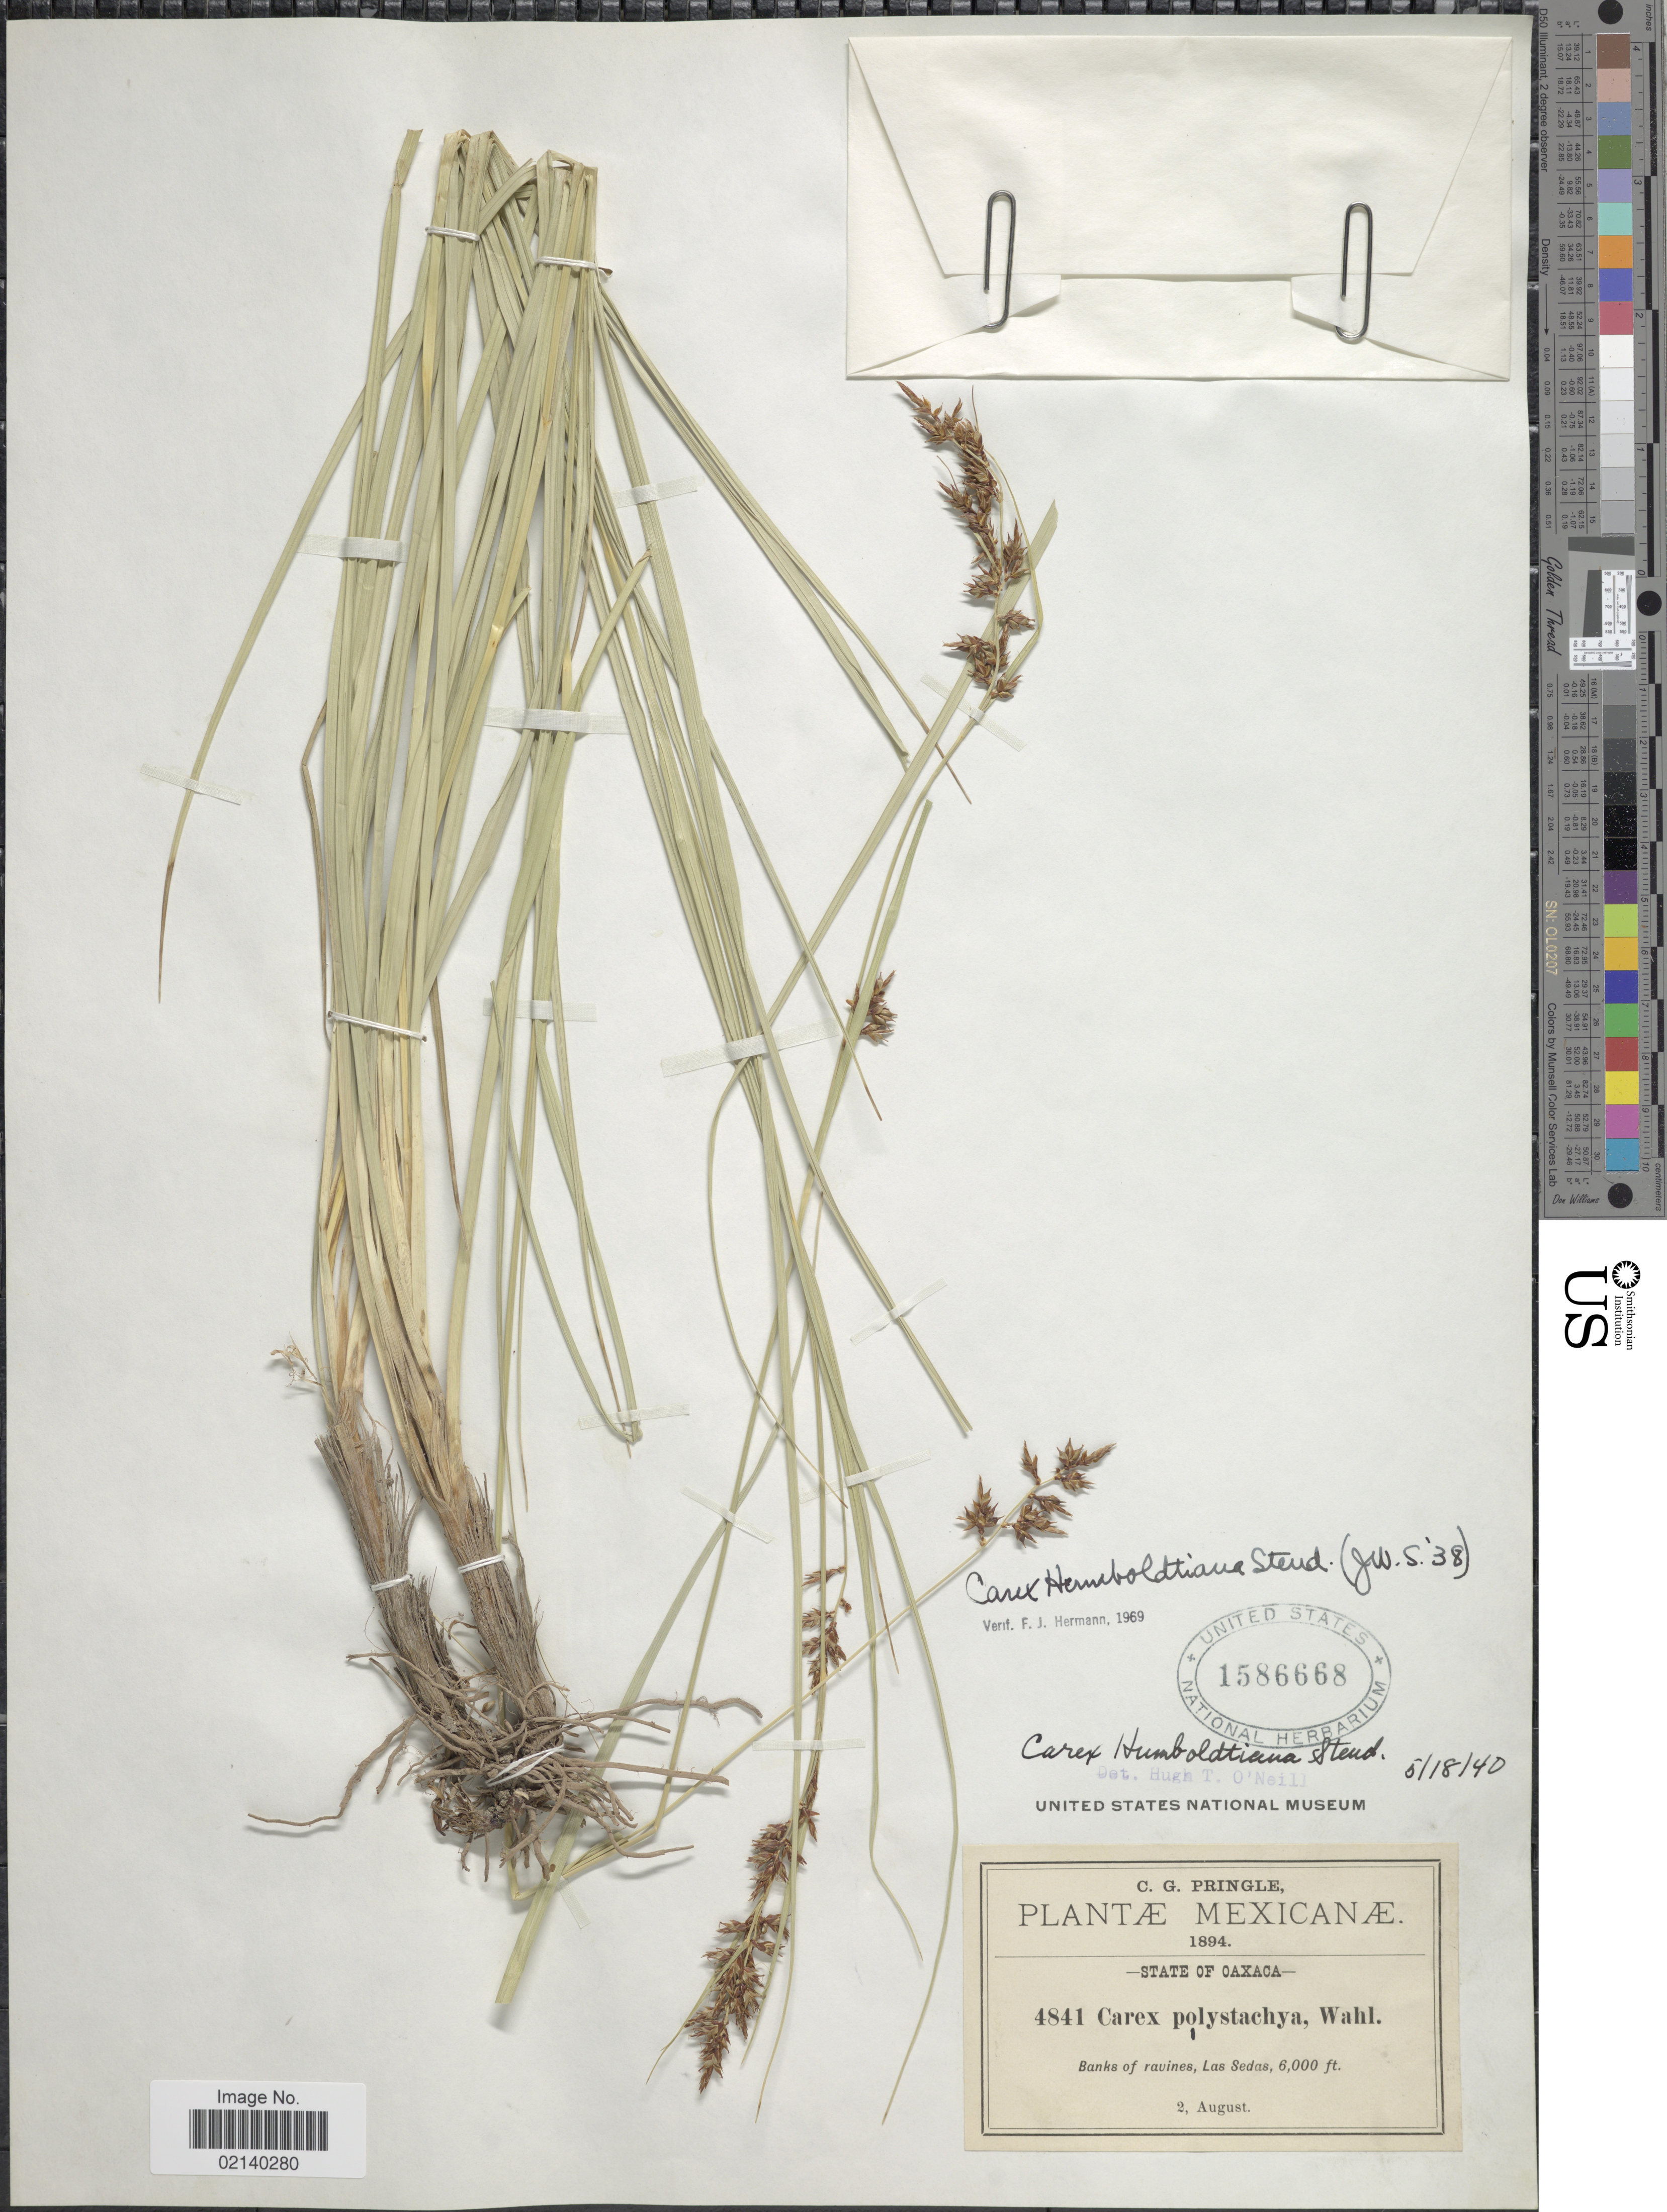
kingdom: Plantae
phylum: Tracheophyta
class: Liliopsida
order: Poales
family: Cyperaceae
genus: Carex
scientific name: Carex humboldtiana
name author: Steud.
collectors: C. G. Pringle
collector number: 4841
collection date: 1894-08-02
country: Mexico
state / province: Oaxaca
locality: Banks of ravines, Las Sedas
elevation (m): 1829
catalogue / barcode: US 1586668